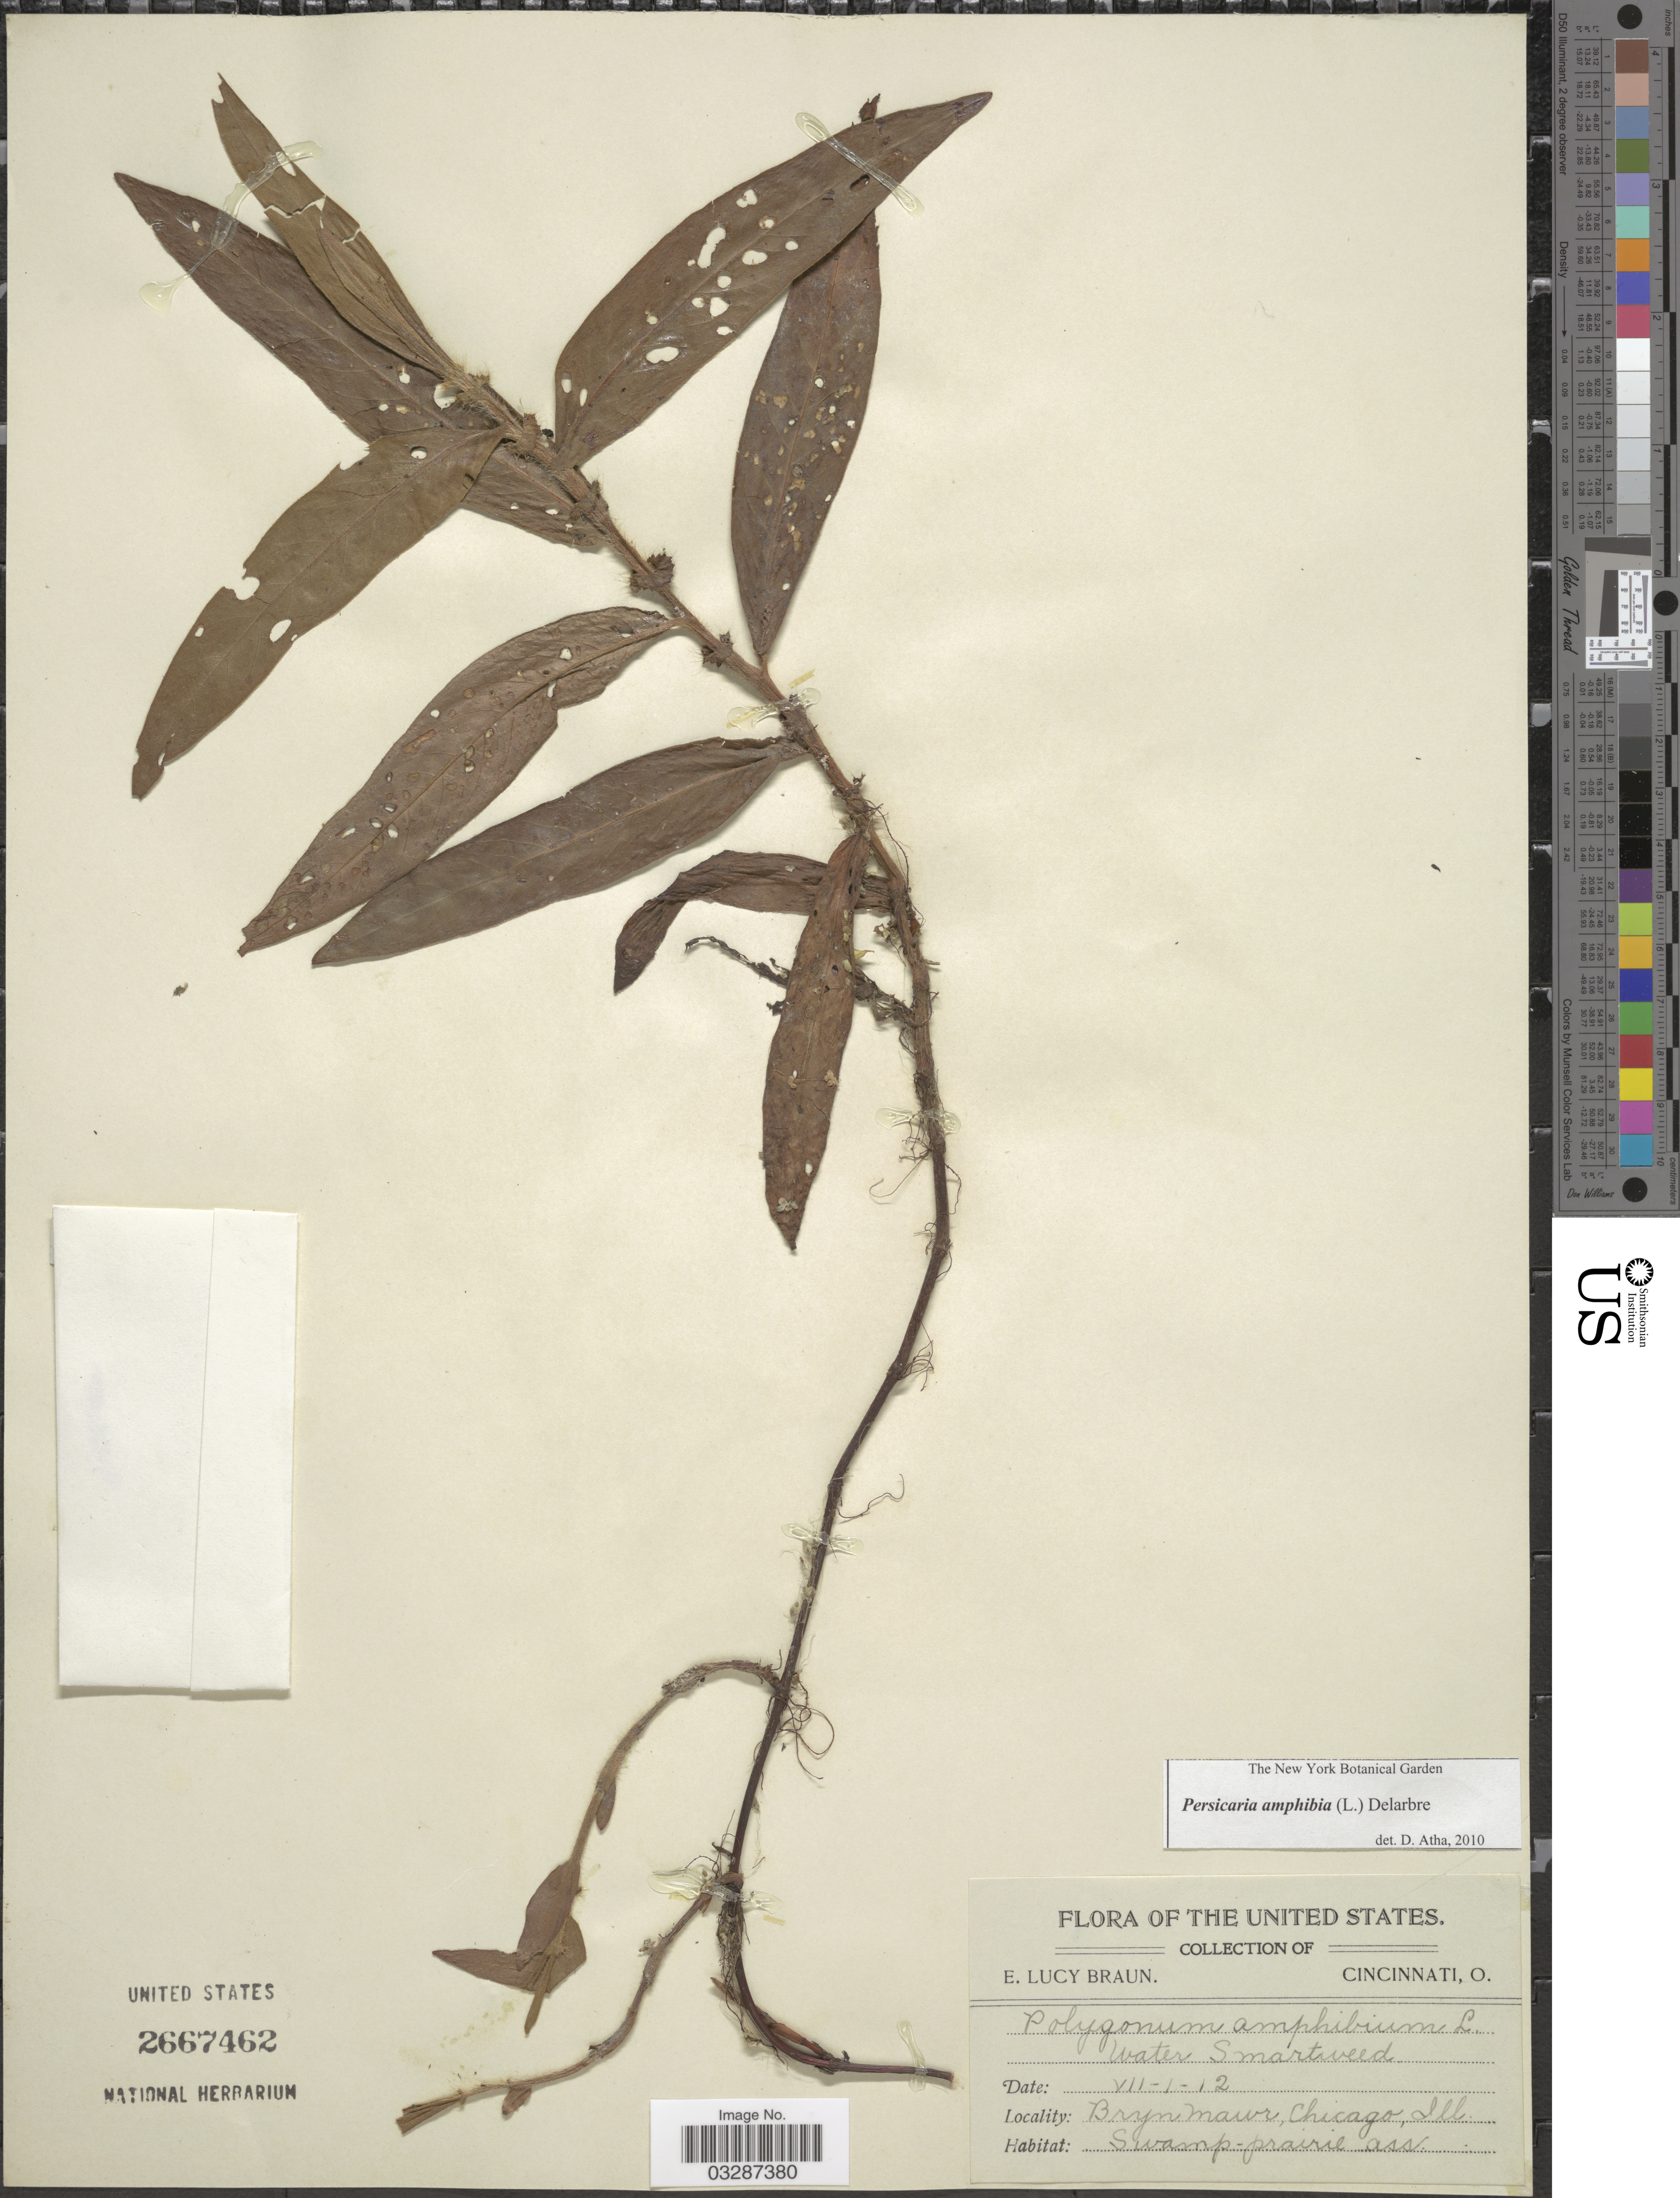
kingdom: Plantae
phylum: Tracheophyta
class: Magnoliopsida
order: Caryophyllales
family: Polygonaceae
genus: Persicaria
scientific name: Persicaria amphibia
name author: (L.) Delarbre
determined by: Atha, D. E.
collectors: E. L. Braun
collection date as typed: Transcribed d/m/y: 1/7/12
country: United States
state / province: Illinois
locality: Bryn Mawr, Chicago.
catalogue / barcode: US 2667462